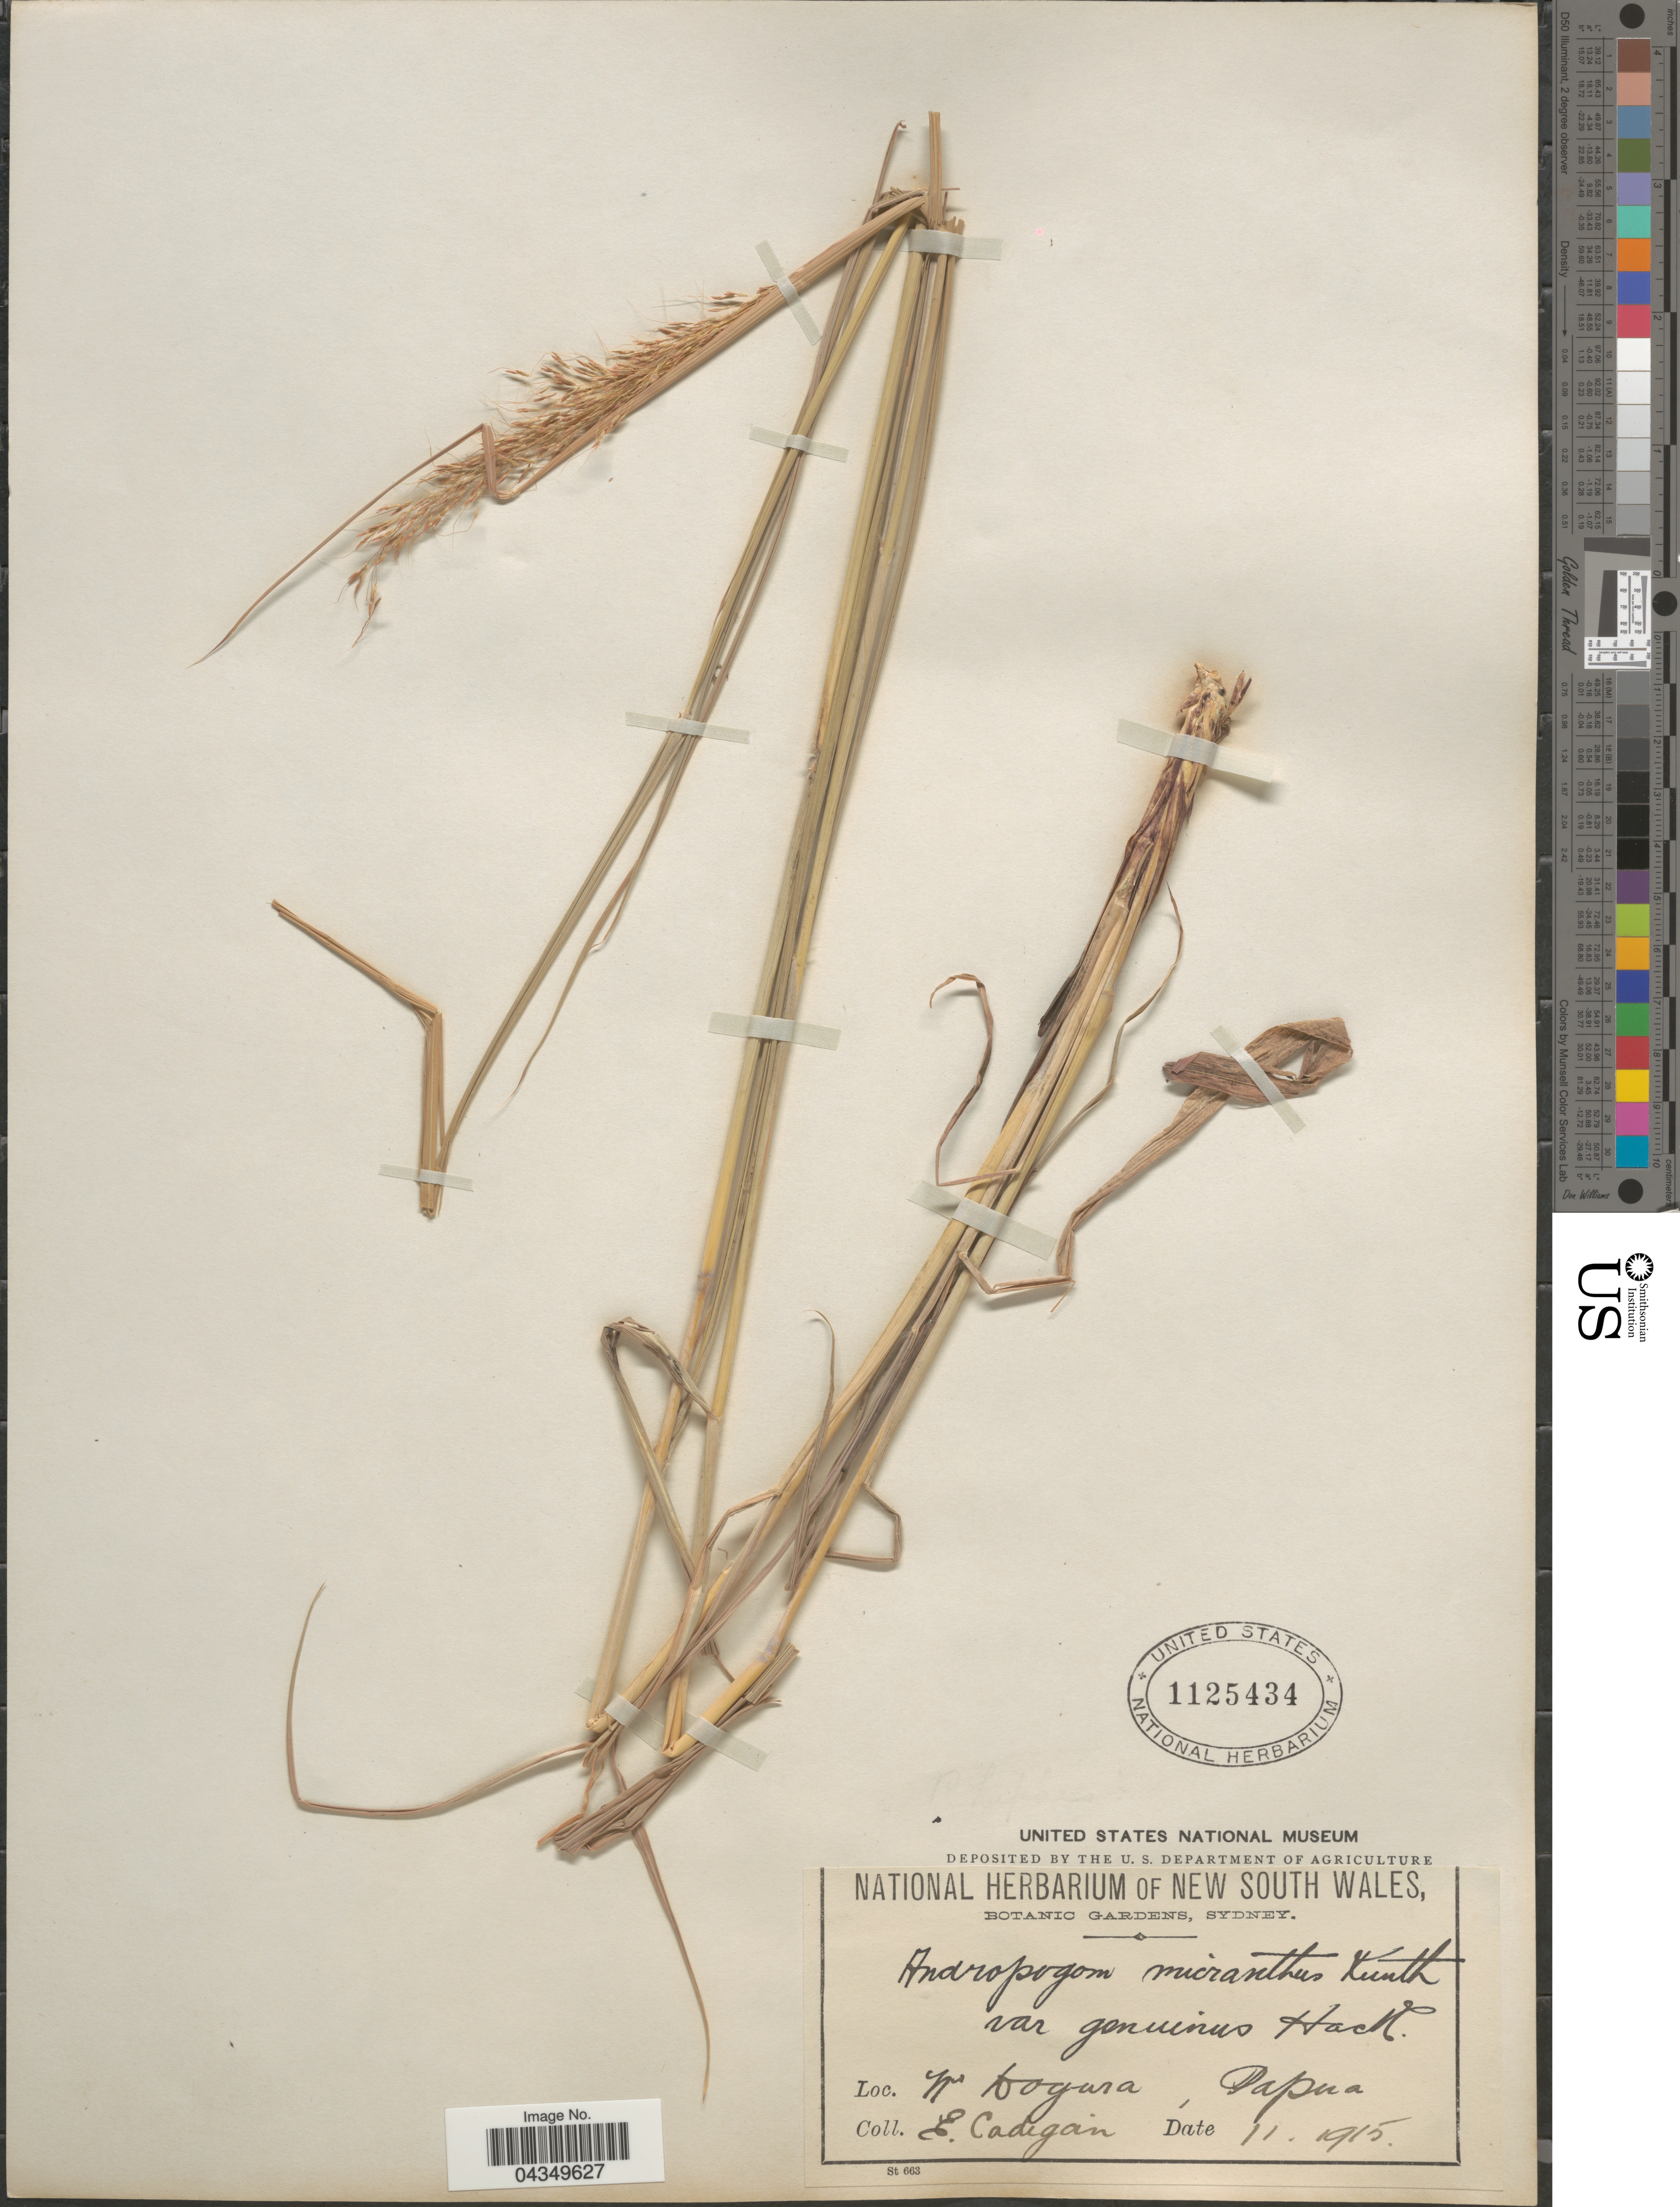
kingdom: Plantae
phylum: Tracheophyta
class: Liliopsida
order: Poales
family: Poaceae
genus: Capillipedium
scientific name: Capillipedium parviflorum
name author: (R. Br.) Stapf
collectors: C. Cadigan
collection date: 1915-11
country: Papua New Guinea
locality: W Dogara , Papua.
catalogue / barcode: US 1125434